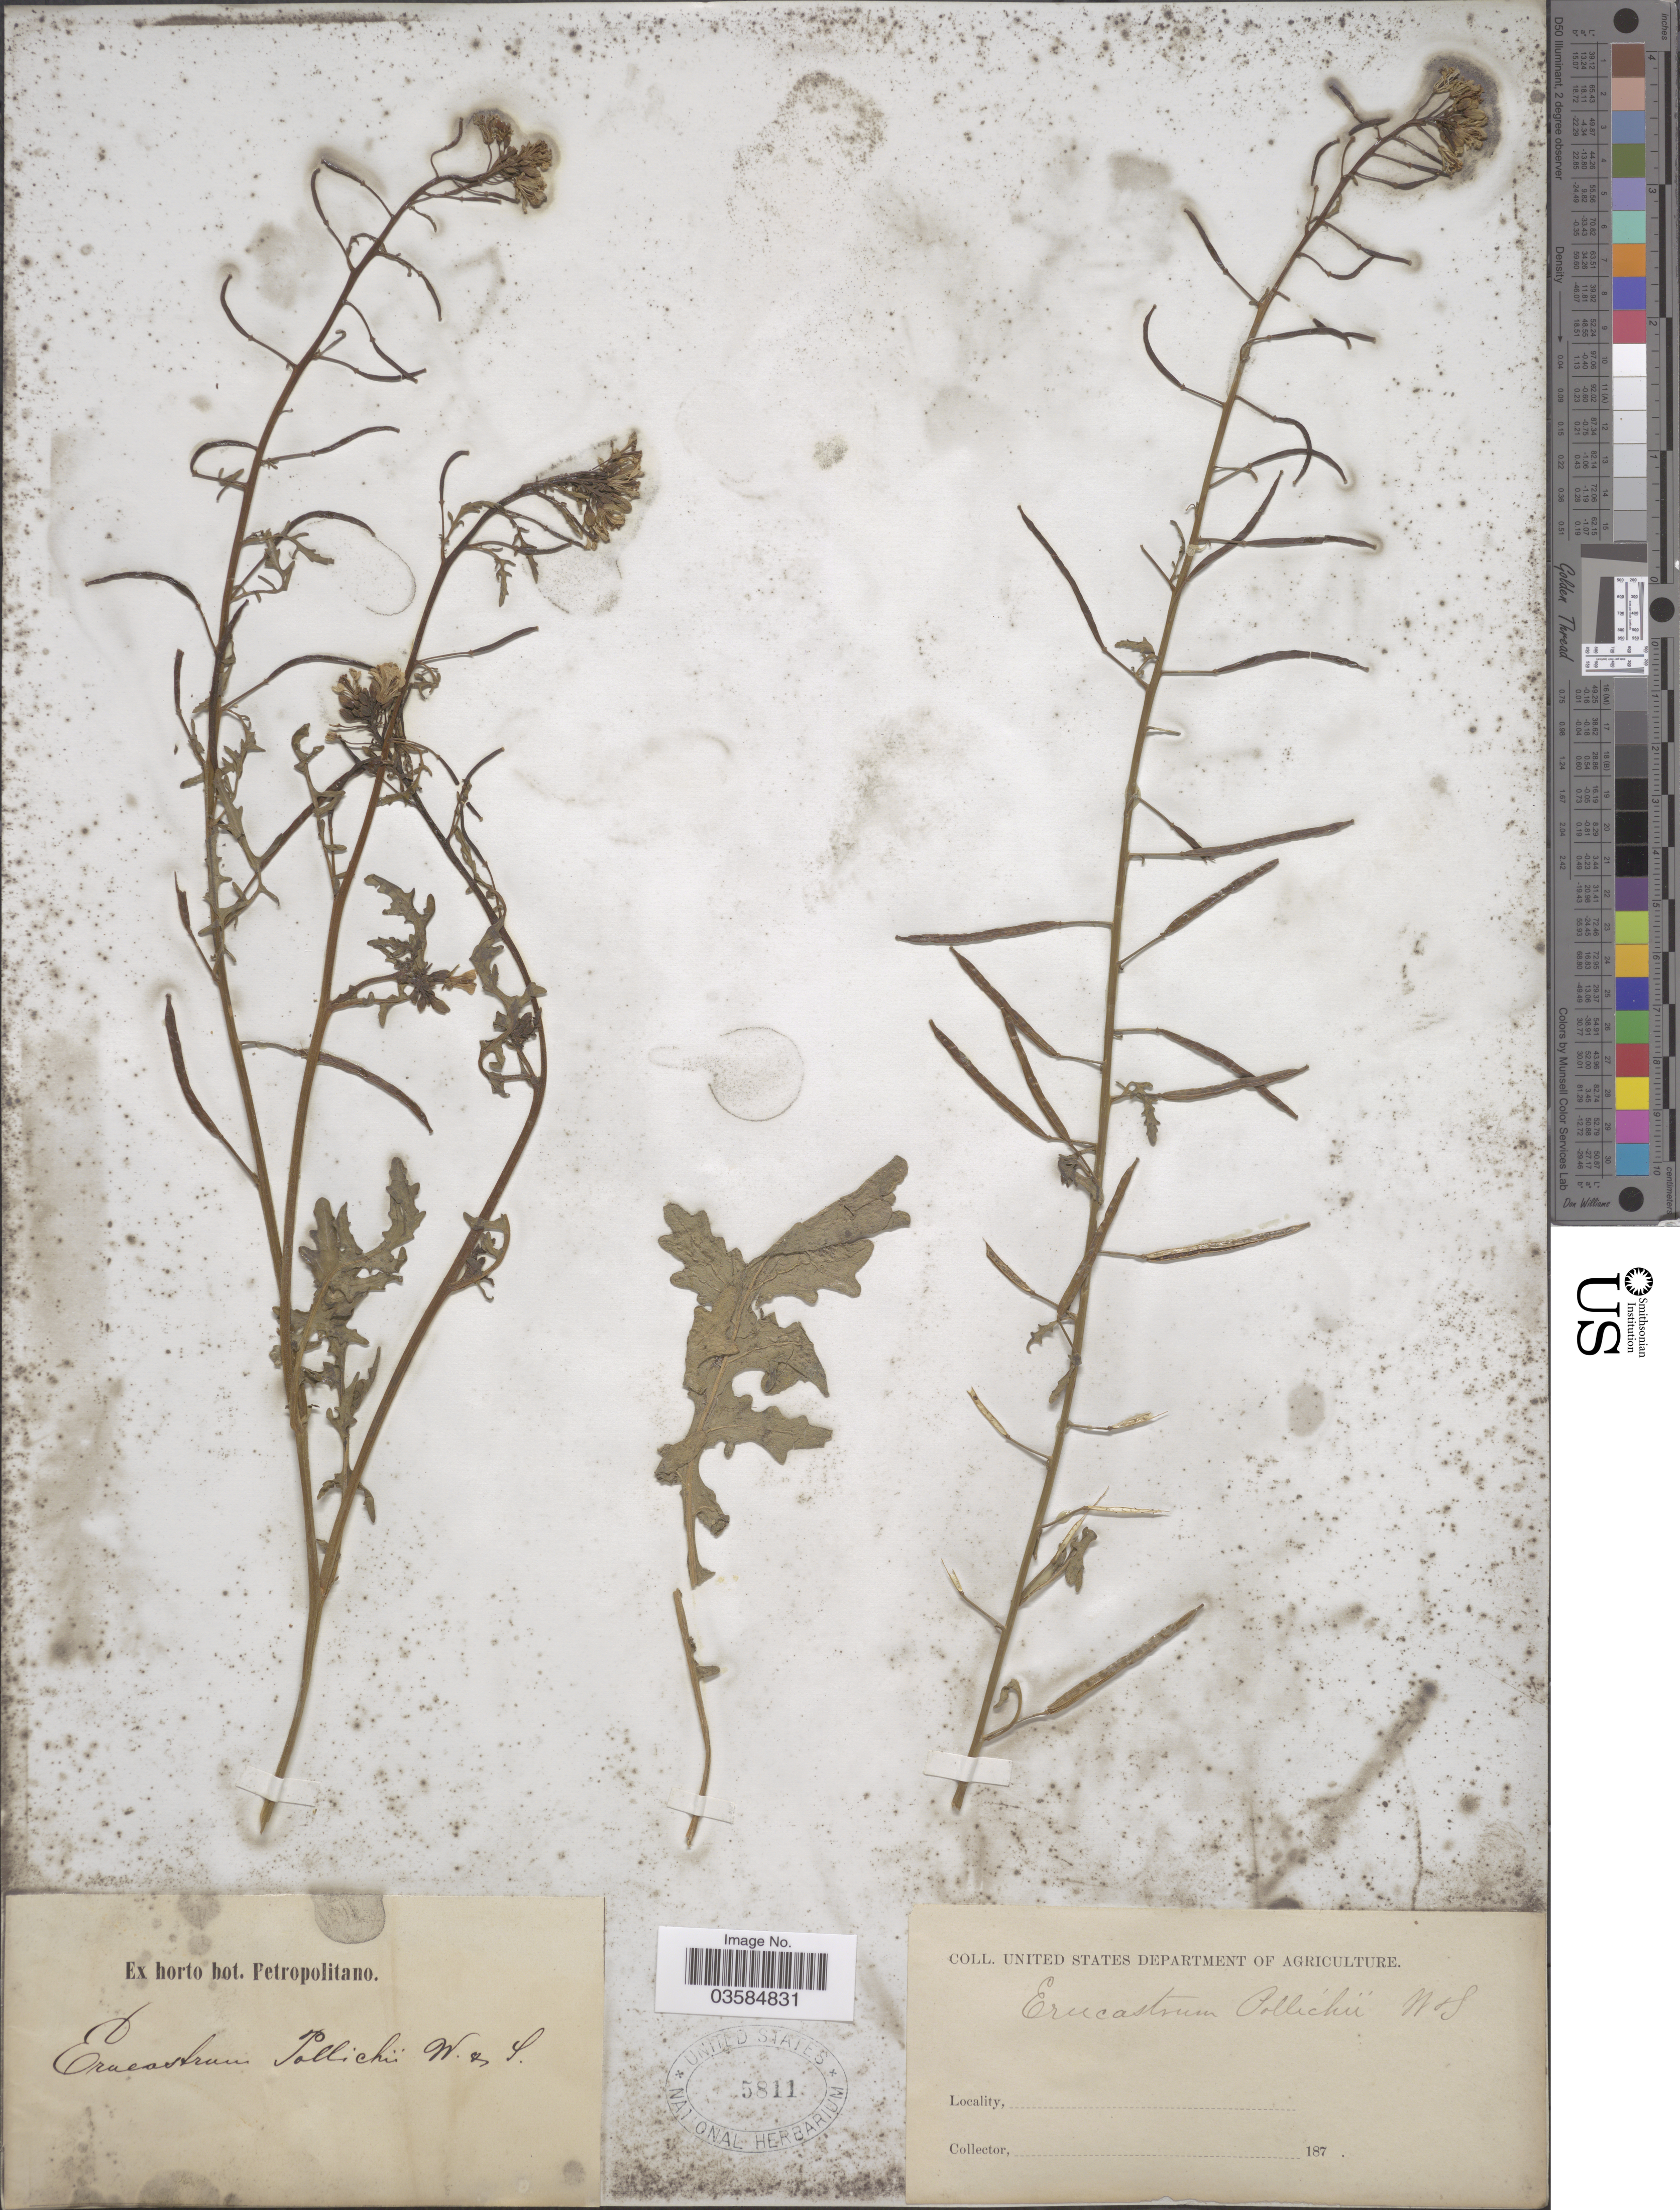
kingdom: Plantae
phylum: Tracheophyta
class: Magnoliopsida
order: Brassicales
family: Brassicaceae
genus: Erucastrum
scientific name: Erucastrum pollichii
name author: Schimp. & Spenn.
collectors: ex Horto Bot. Petropolitano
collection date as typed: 187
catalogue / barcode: US 5811